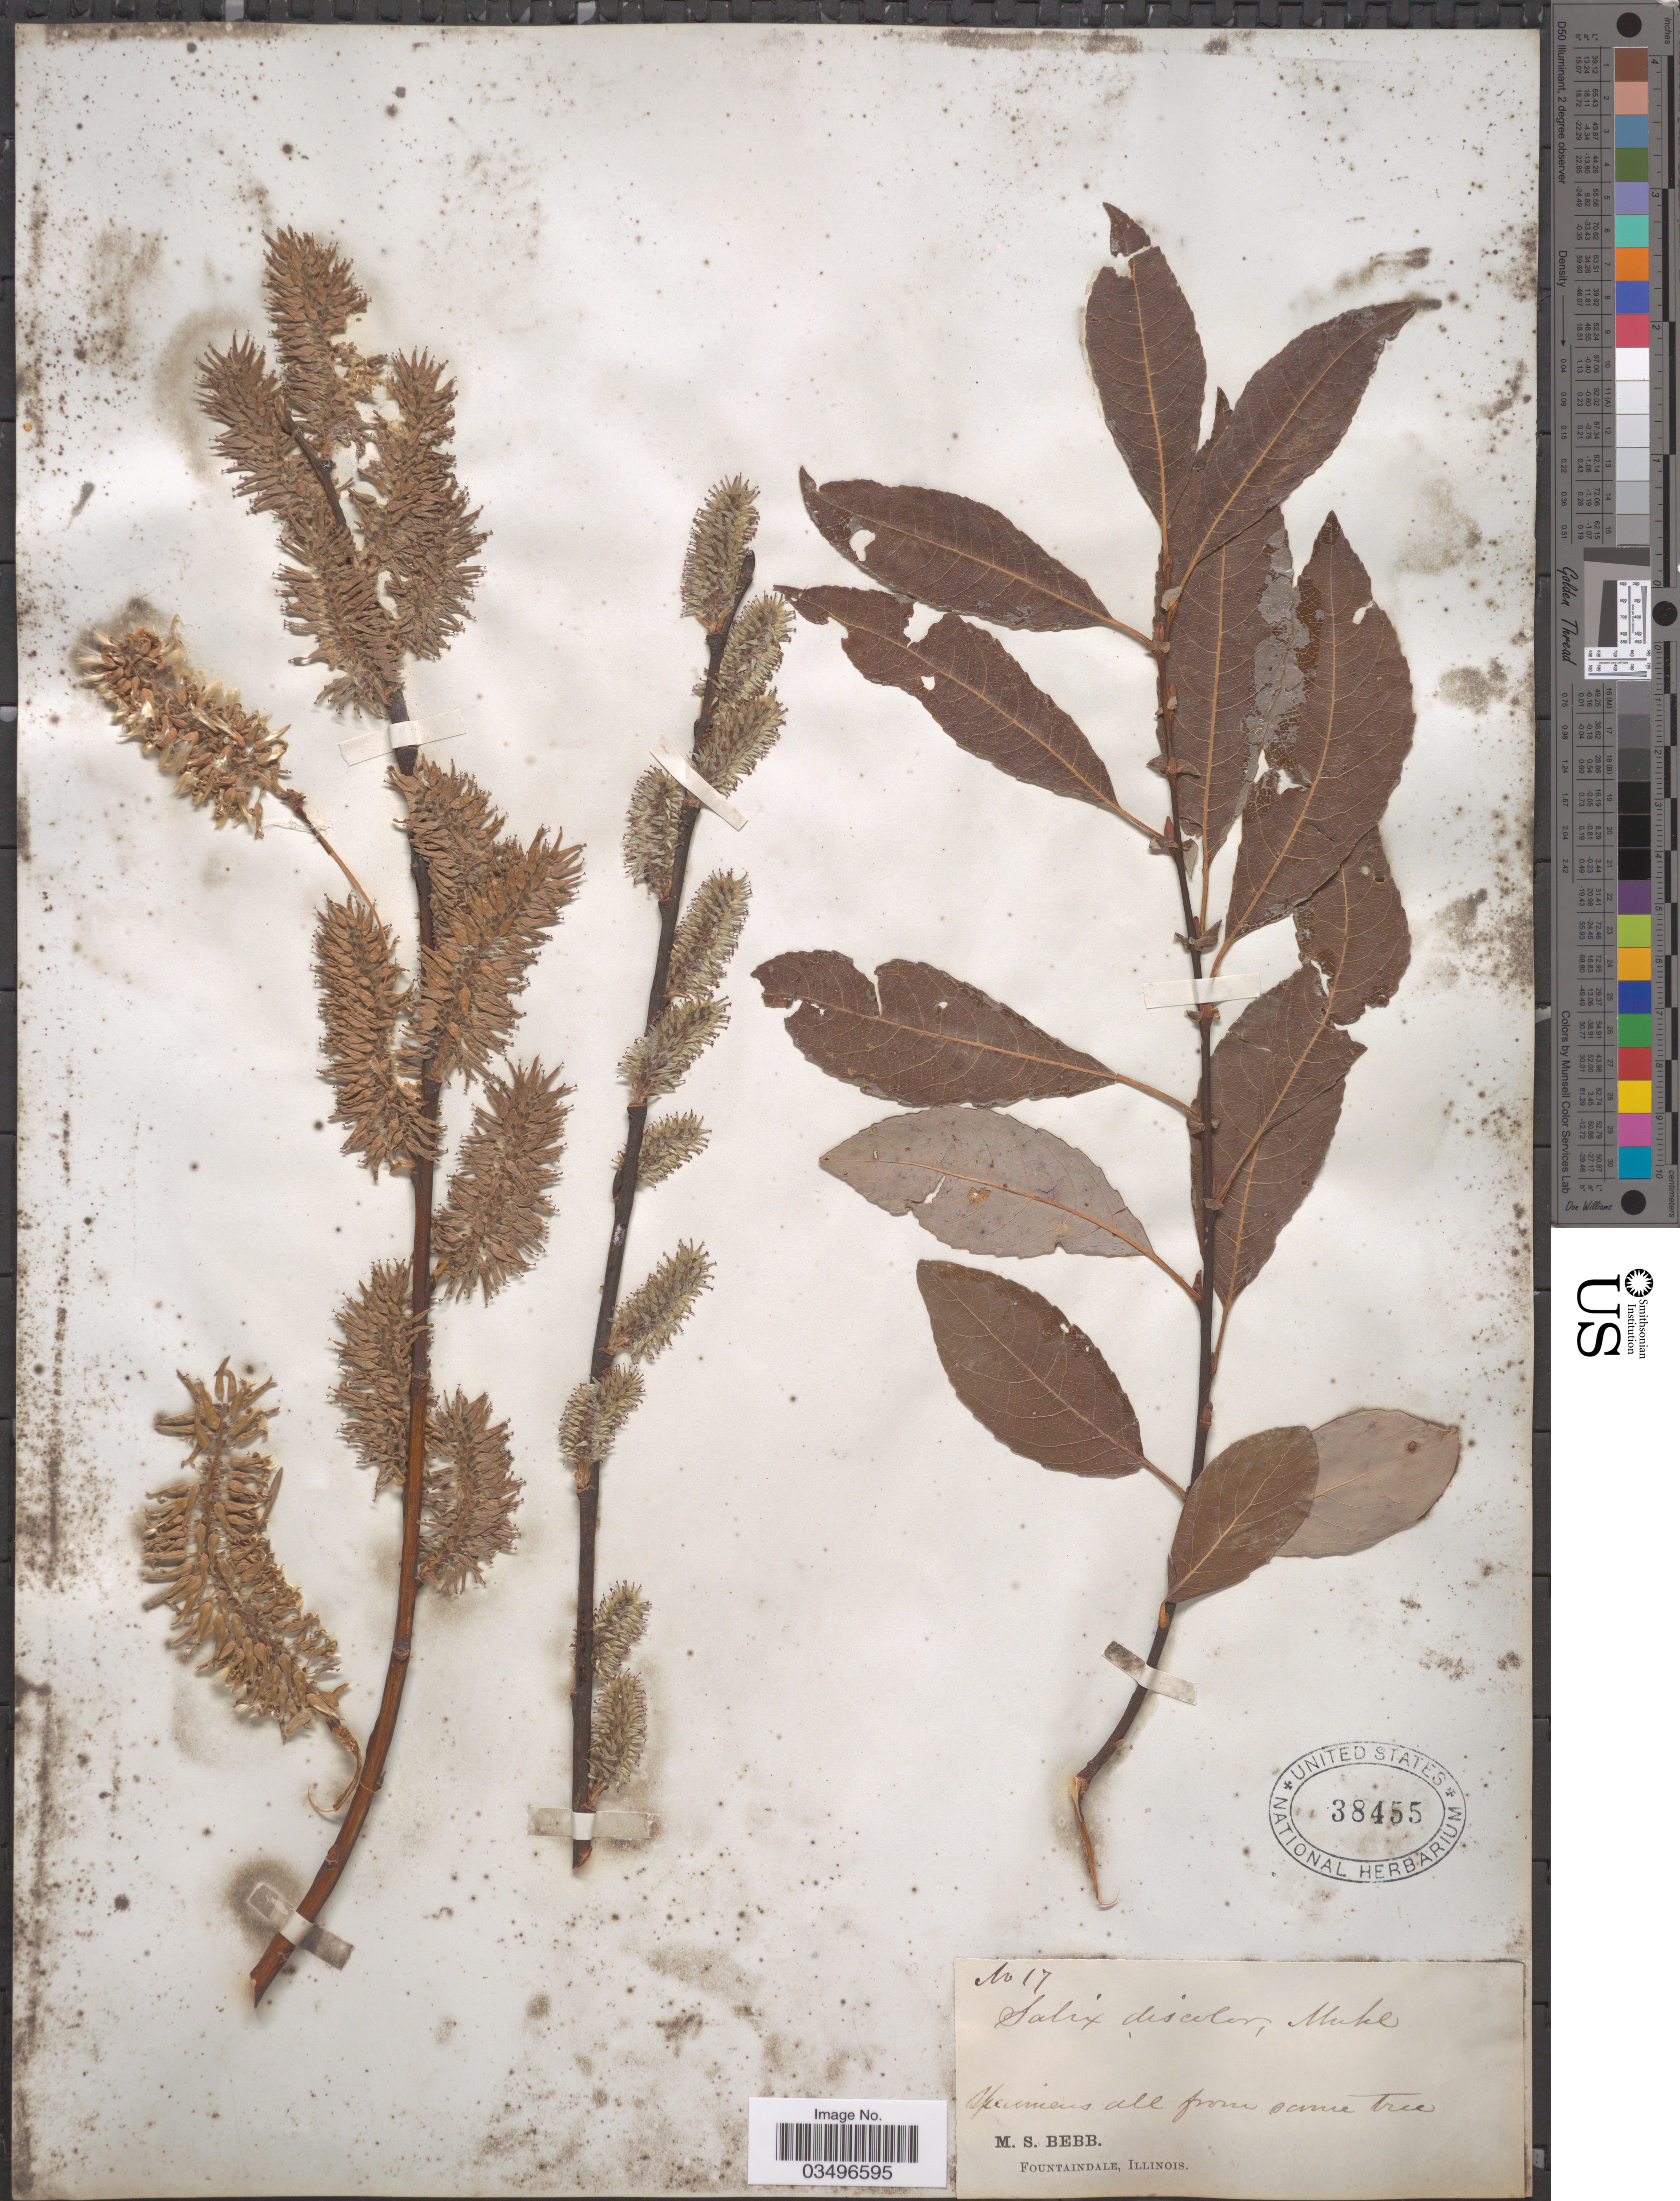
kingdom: Plantae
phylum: Tracheophyta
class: Magnoliopsida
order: Malpighiales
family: Salicaceae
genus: Salix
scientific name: Salix discolor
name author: Muhl.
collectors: M. Bebb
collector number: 17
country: United States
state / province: Illinois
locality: Fountaindale.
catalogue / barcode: US 38455